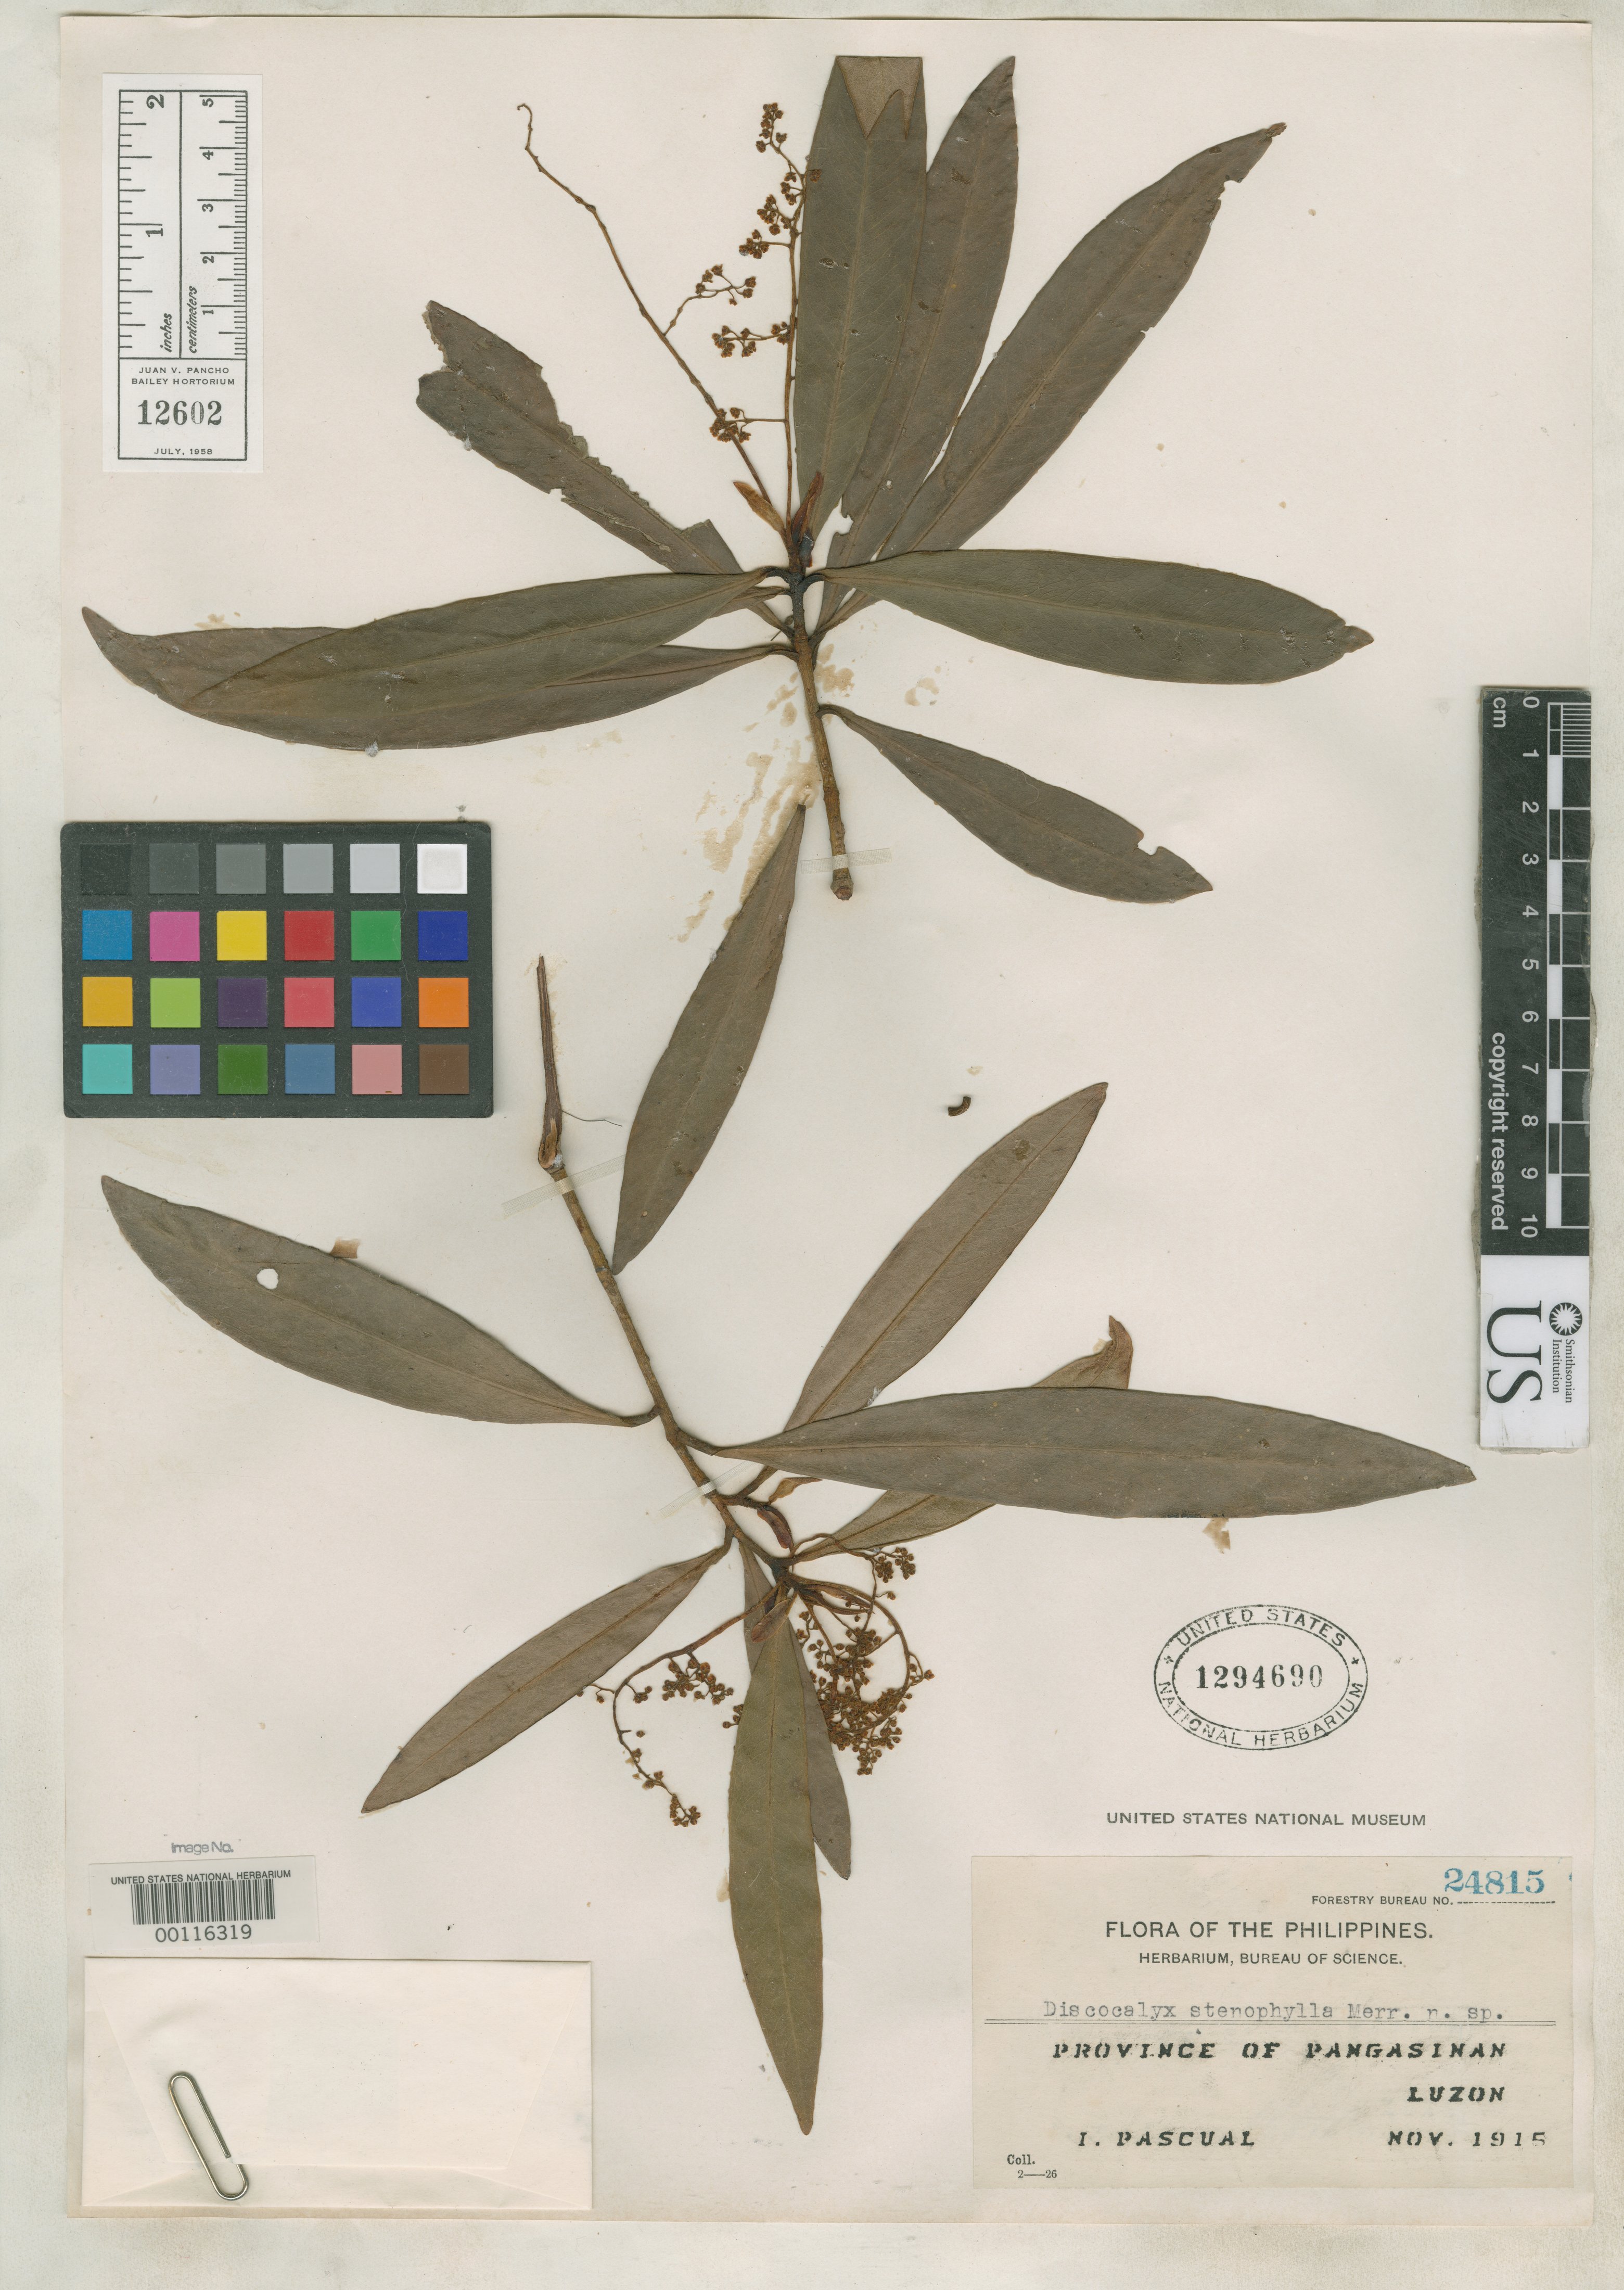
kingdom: Plantae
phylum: Tracheophyta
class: Magnoliopsida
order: Ericales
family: Primulaceae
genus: Discocalyx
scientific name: Discocalyx stenophylla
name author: Merr.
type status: Isotype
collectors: I. Pascual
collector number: Bur. Sci. 24815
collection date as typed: Nov 1915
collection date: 1915-11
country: Philippines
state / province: Ilocos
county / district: Pangasinan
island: Luzon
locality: Mangatarem.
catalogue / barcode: US 1294690